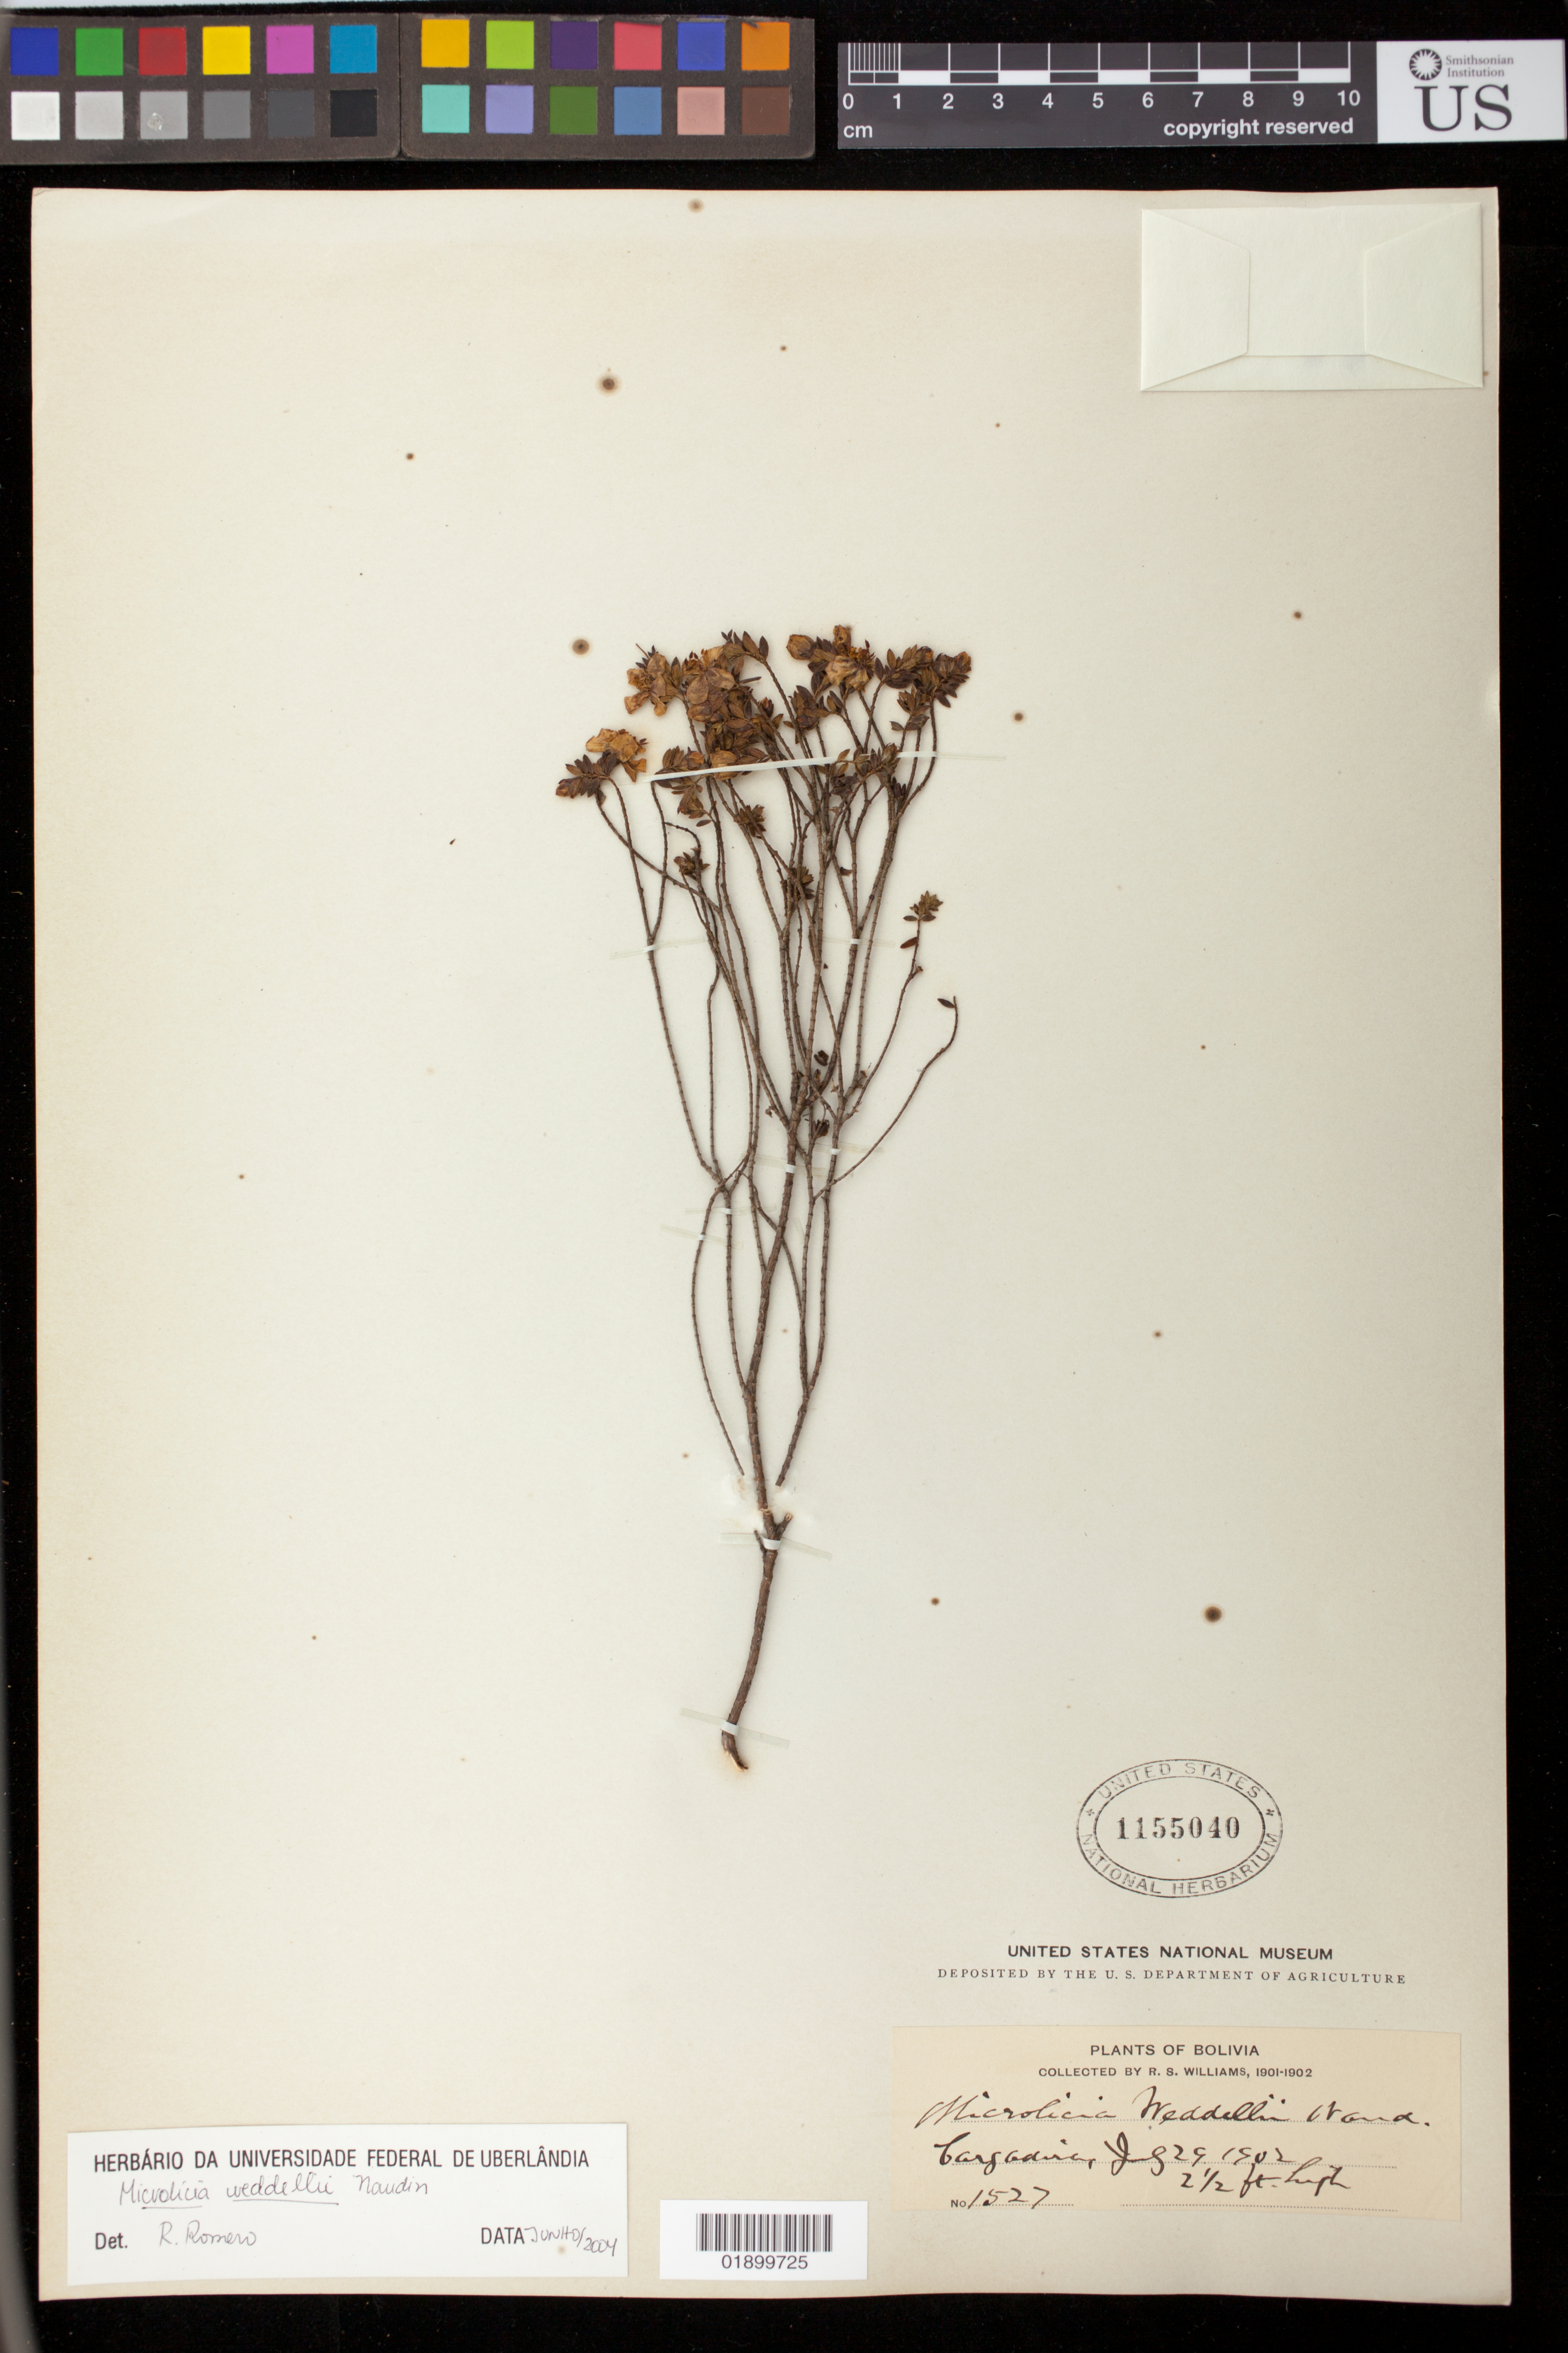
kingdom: Plantae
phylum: Tracheophyta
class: Magnoliopsida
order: Myrtales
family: Melastomataceae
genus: Microlicia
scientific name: Microlicia weddellii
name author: Naudin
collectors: R. S. Williams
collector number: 1527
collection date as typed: July 29, 1902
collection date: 1902-07-29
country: Bolivia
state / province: La Paz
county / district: Franz Tamayo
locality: Cargadira, near Aten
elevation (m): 2400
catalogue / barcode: US 1155040